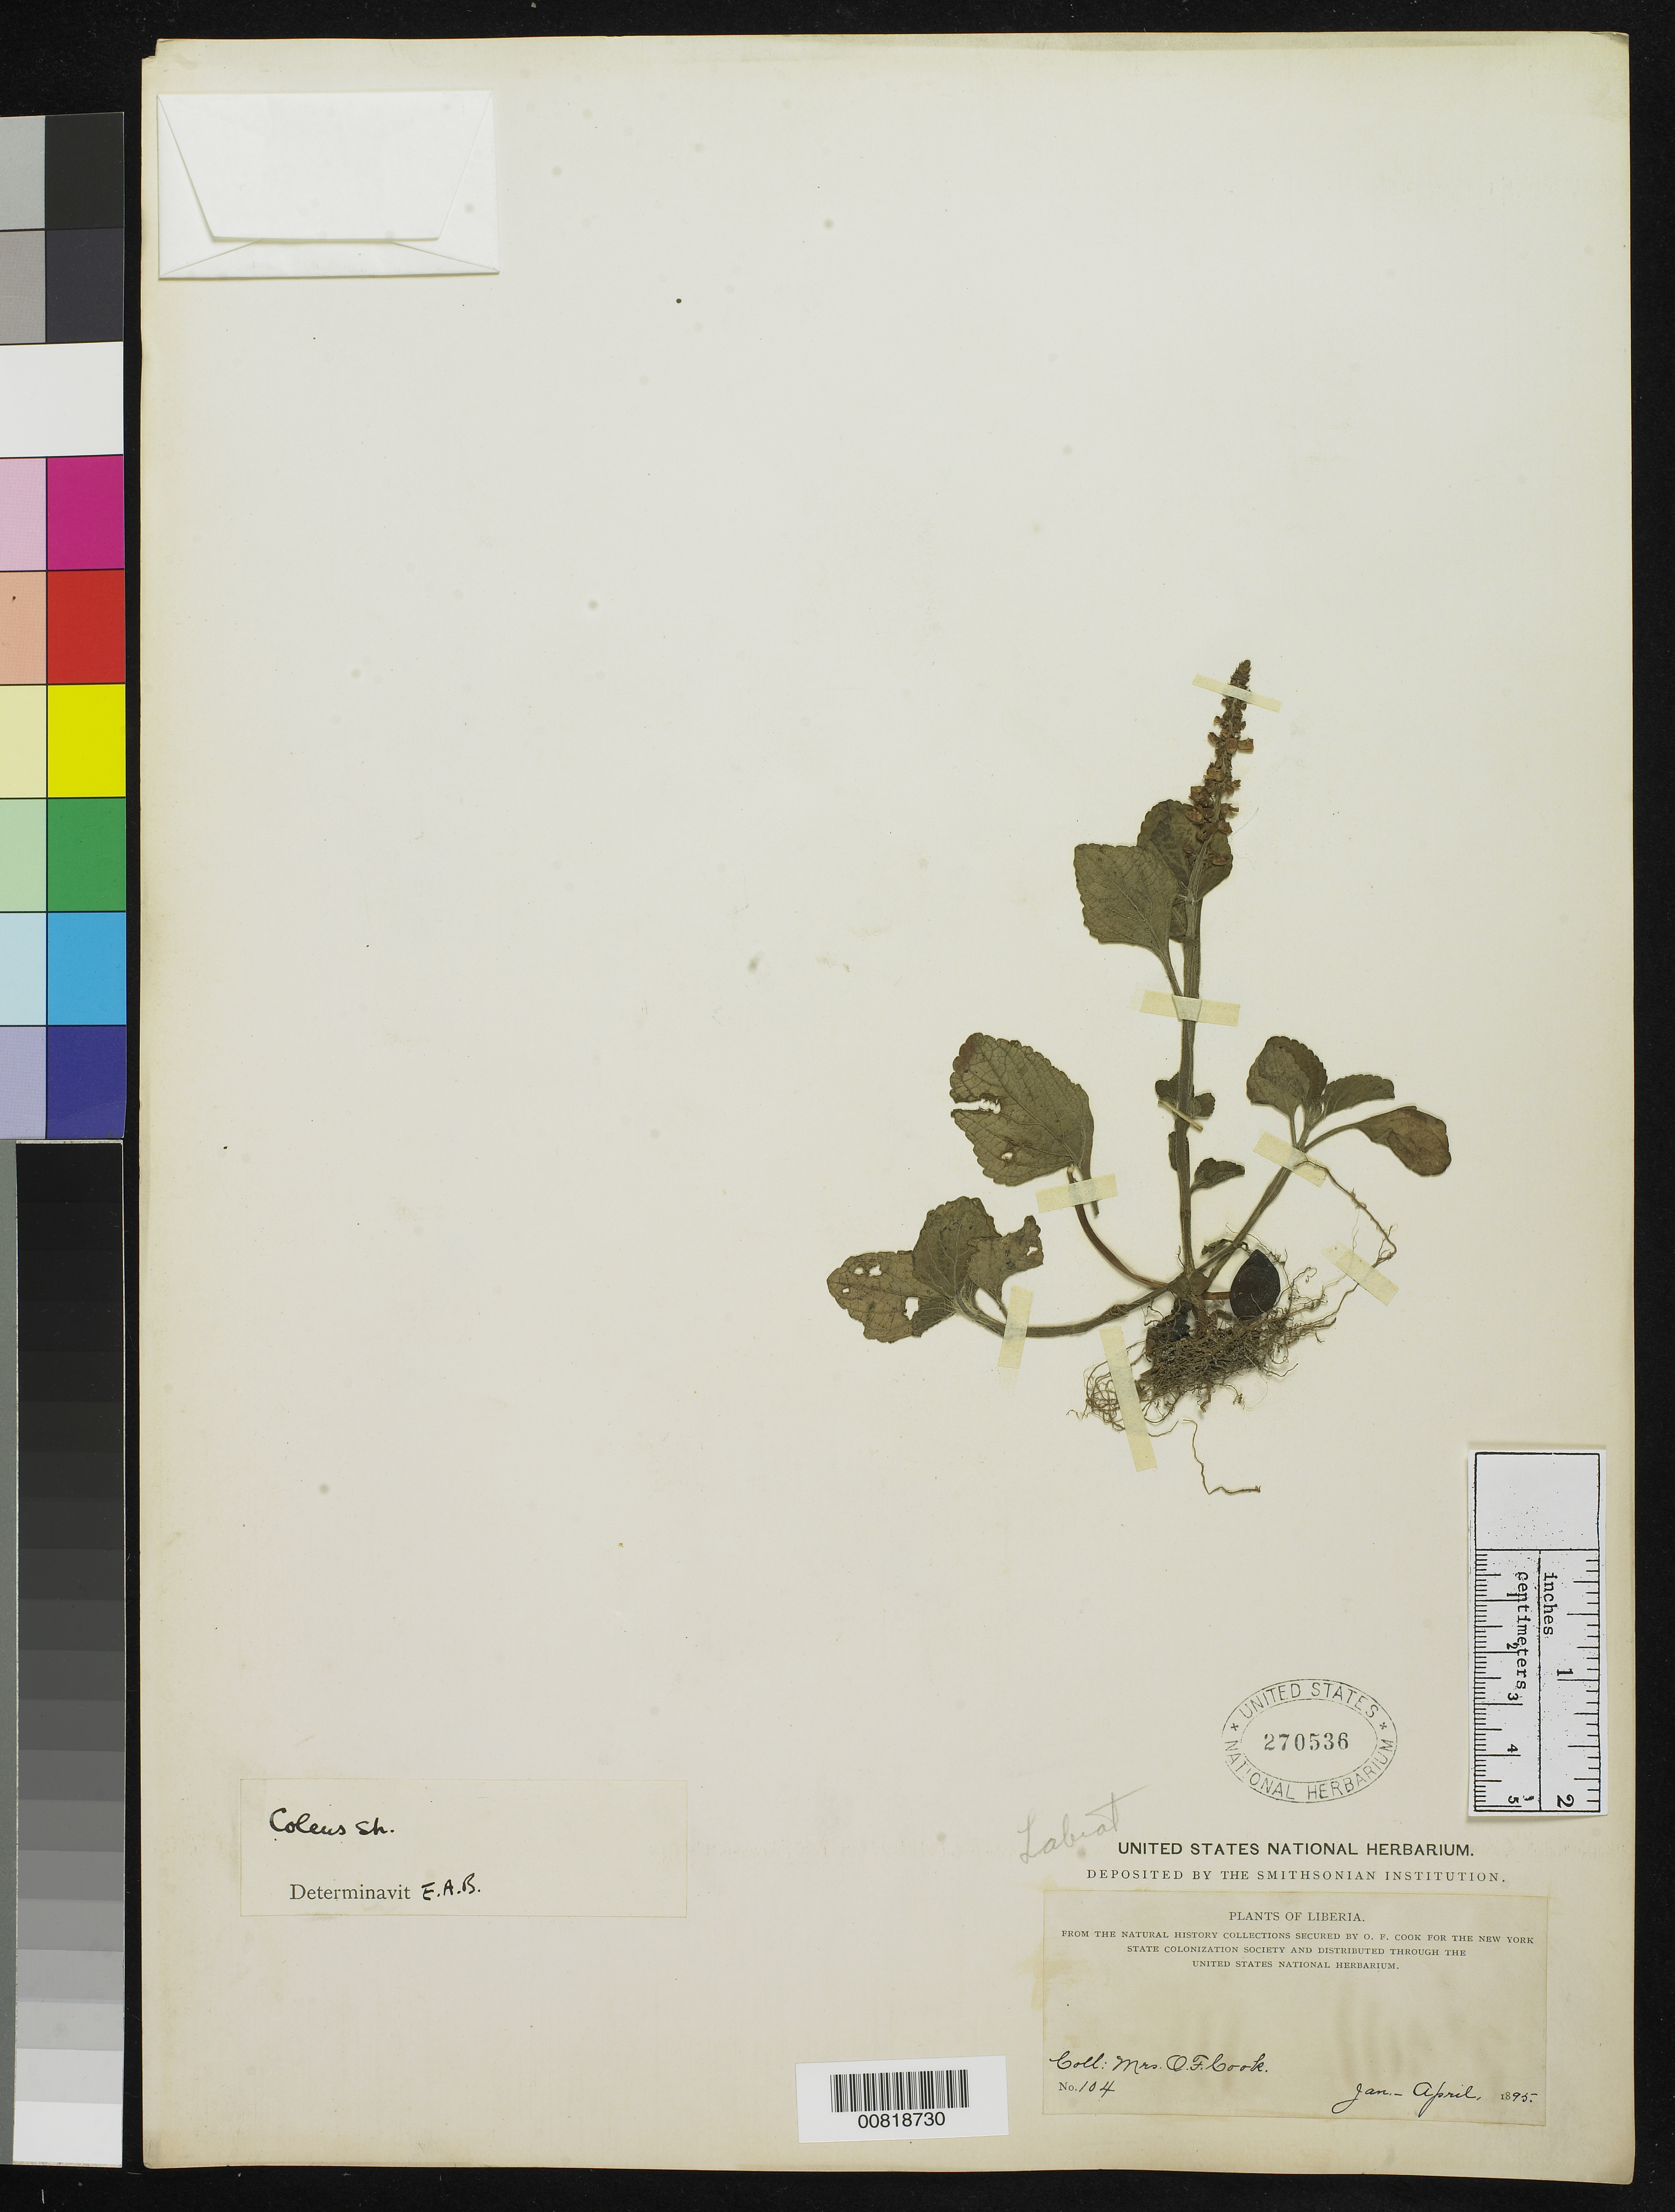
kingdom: Plantae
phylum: Tracheophyta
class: Magnoliopsida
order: Lamiales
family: Lamiaceae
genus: Coleus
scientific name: Coleus sp.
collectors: Alice C. Cook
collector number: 104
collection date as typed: Jan 1895 to -- Apr 1895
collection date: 1895-01/1895-04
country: Liberia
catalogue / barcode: US 270536